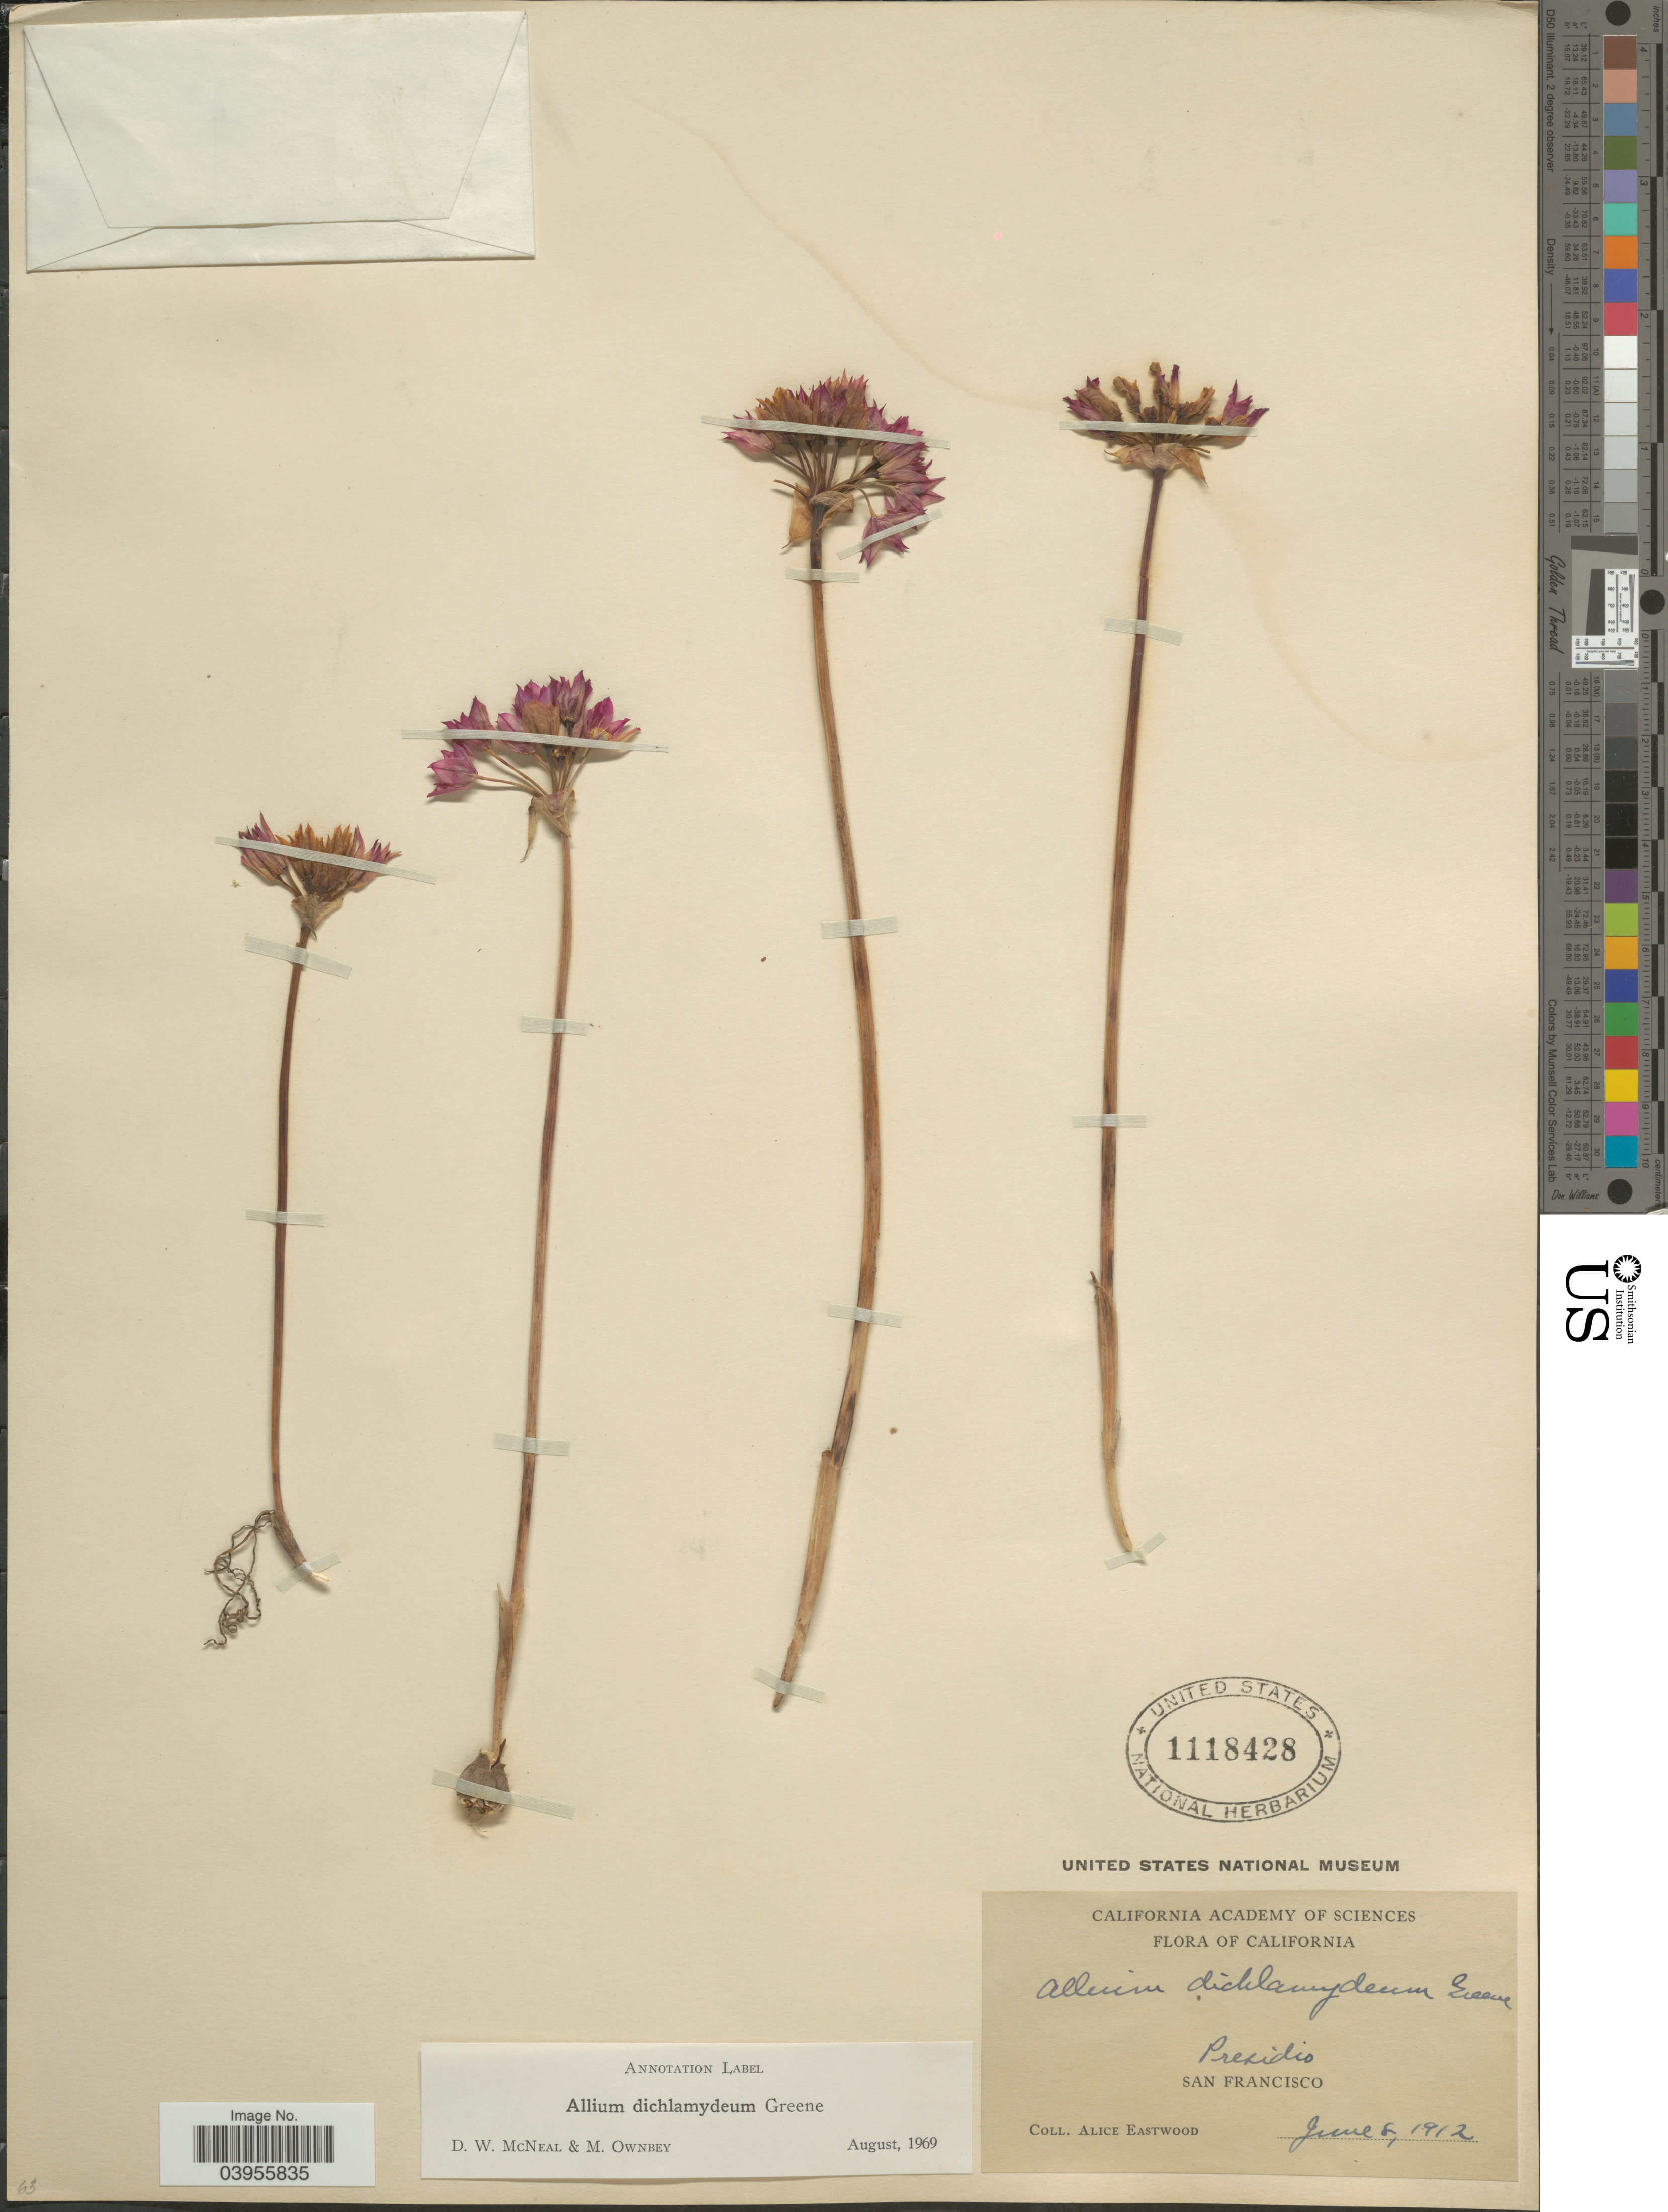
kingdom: Plantae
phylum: Tracheophyta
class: Liliopsida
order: Asparagales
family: Amaryllidaceae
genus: Allium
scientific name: Allium dichlamydeum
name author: Greene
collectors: A. Eastwood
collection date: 1912-06-08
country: United States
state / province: California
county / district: San Francisco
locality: Presidio. San Francisco.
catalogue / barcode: US 1118428